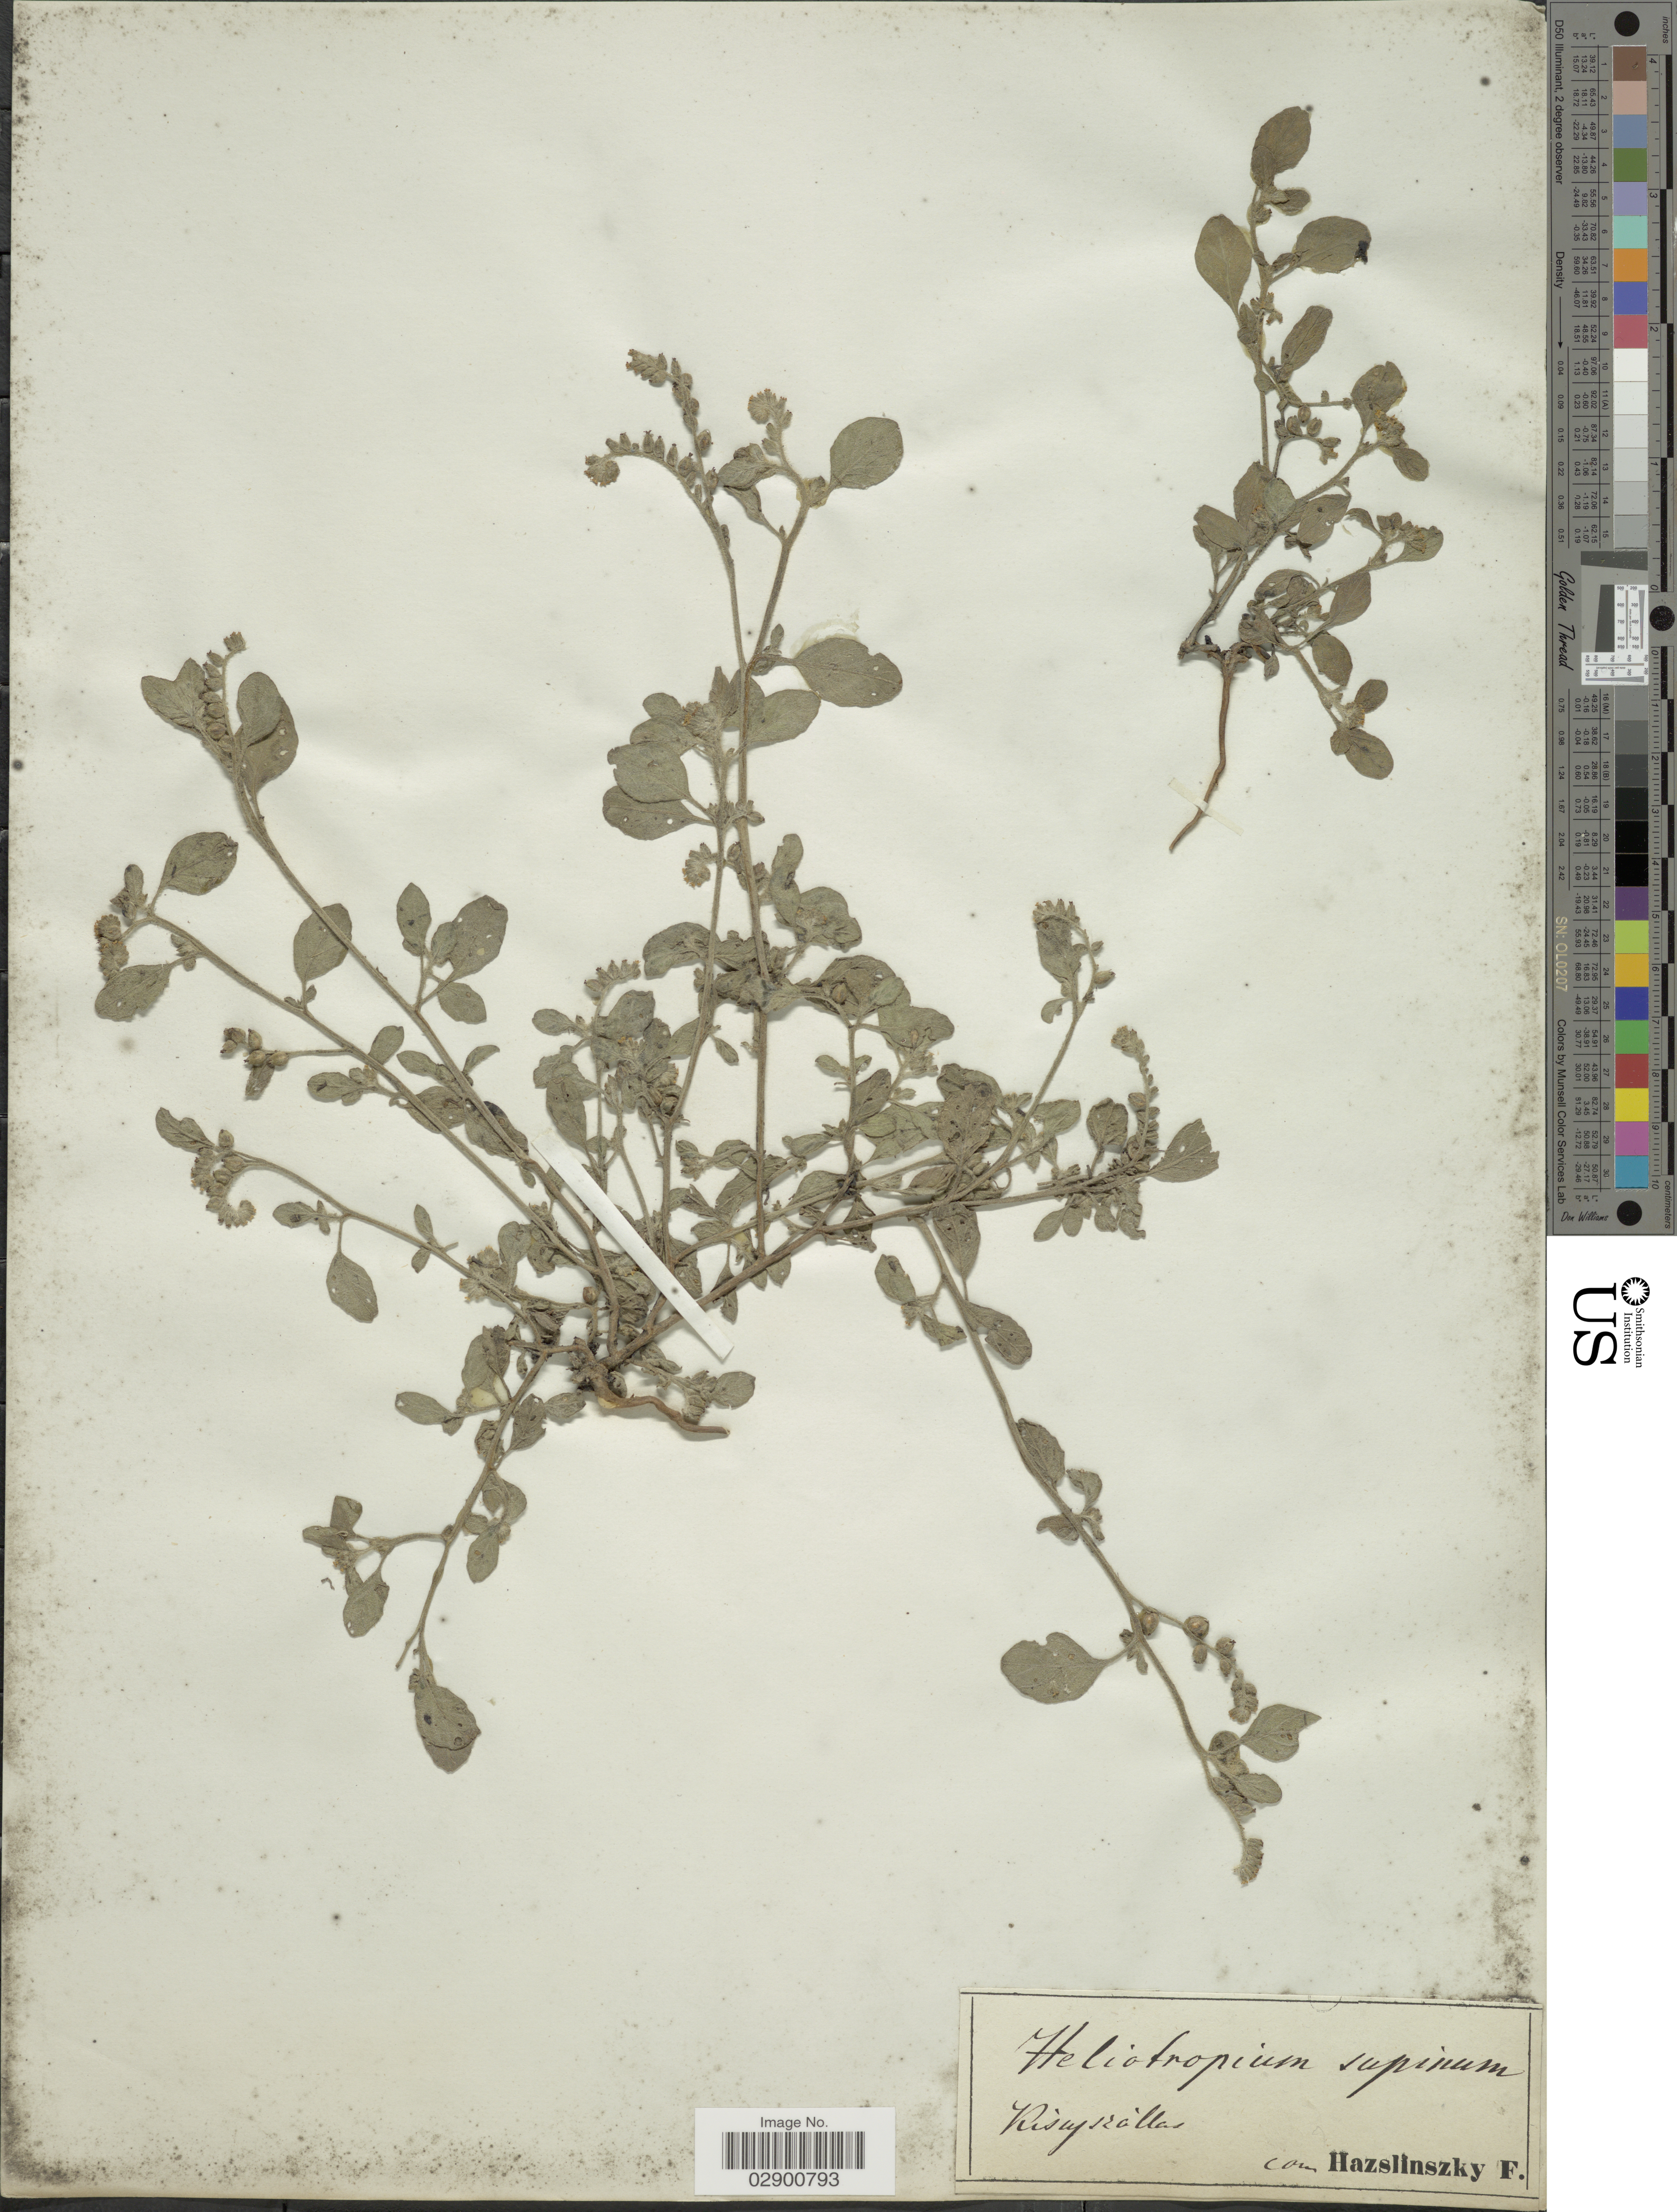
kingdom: Plantae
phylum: Tracheophyta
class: Magnoliopsida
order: Boraginales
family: Heliotropiaceae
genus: Heliotropium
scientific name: Heliotropium supinum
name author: L.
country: Hungary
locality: Kisujszallas.